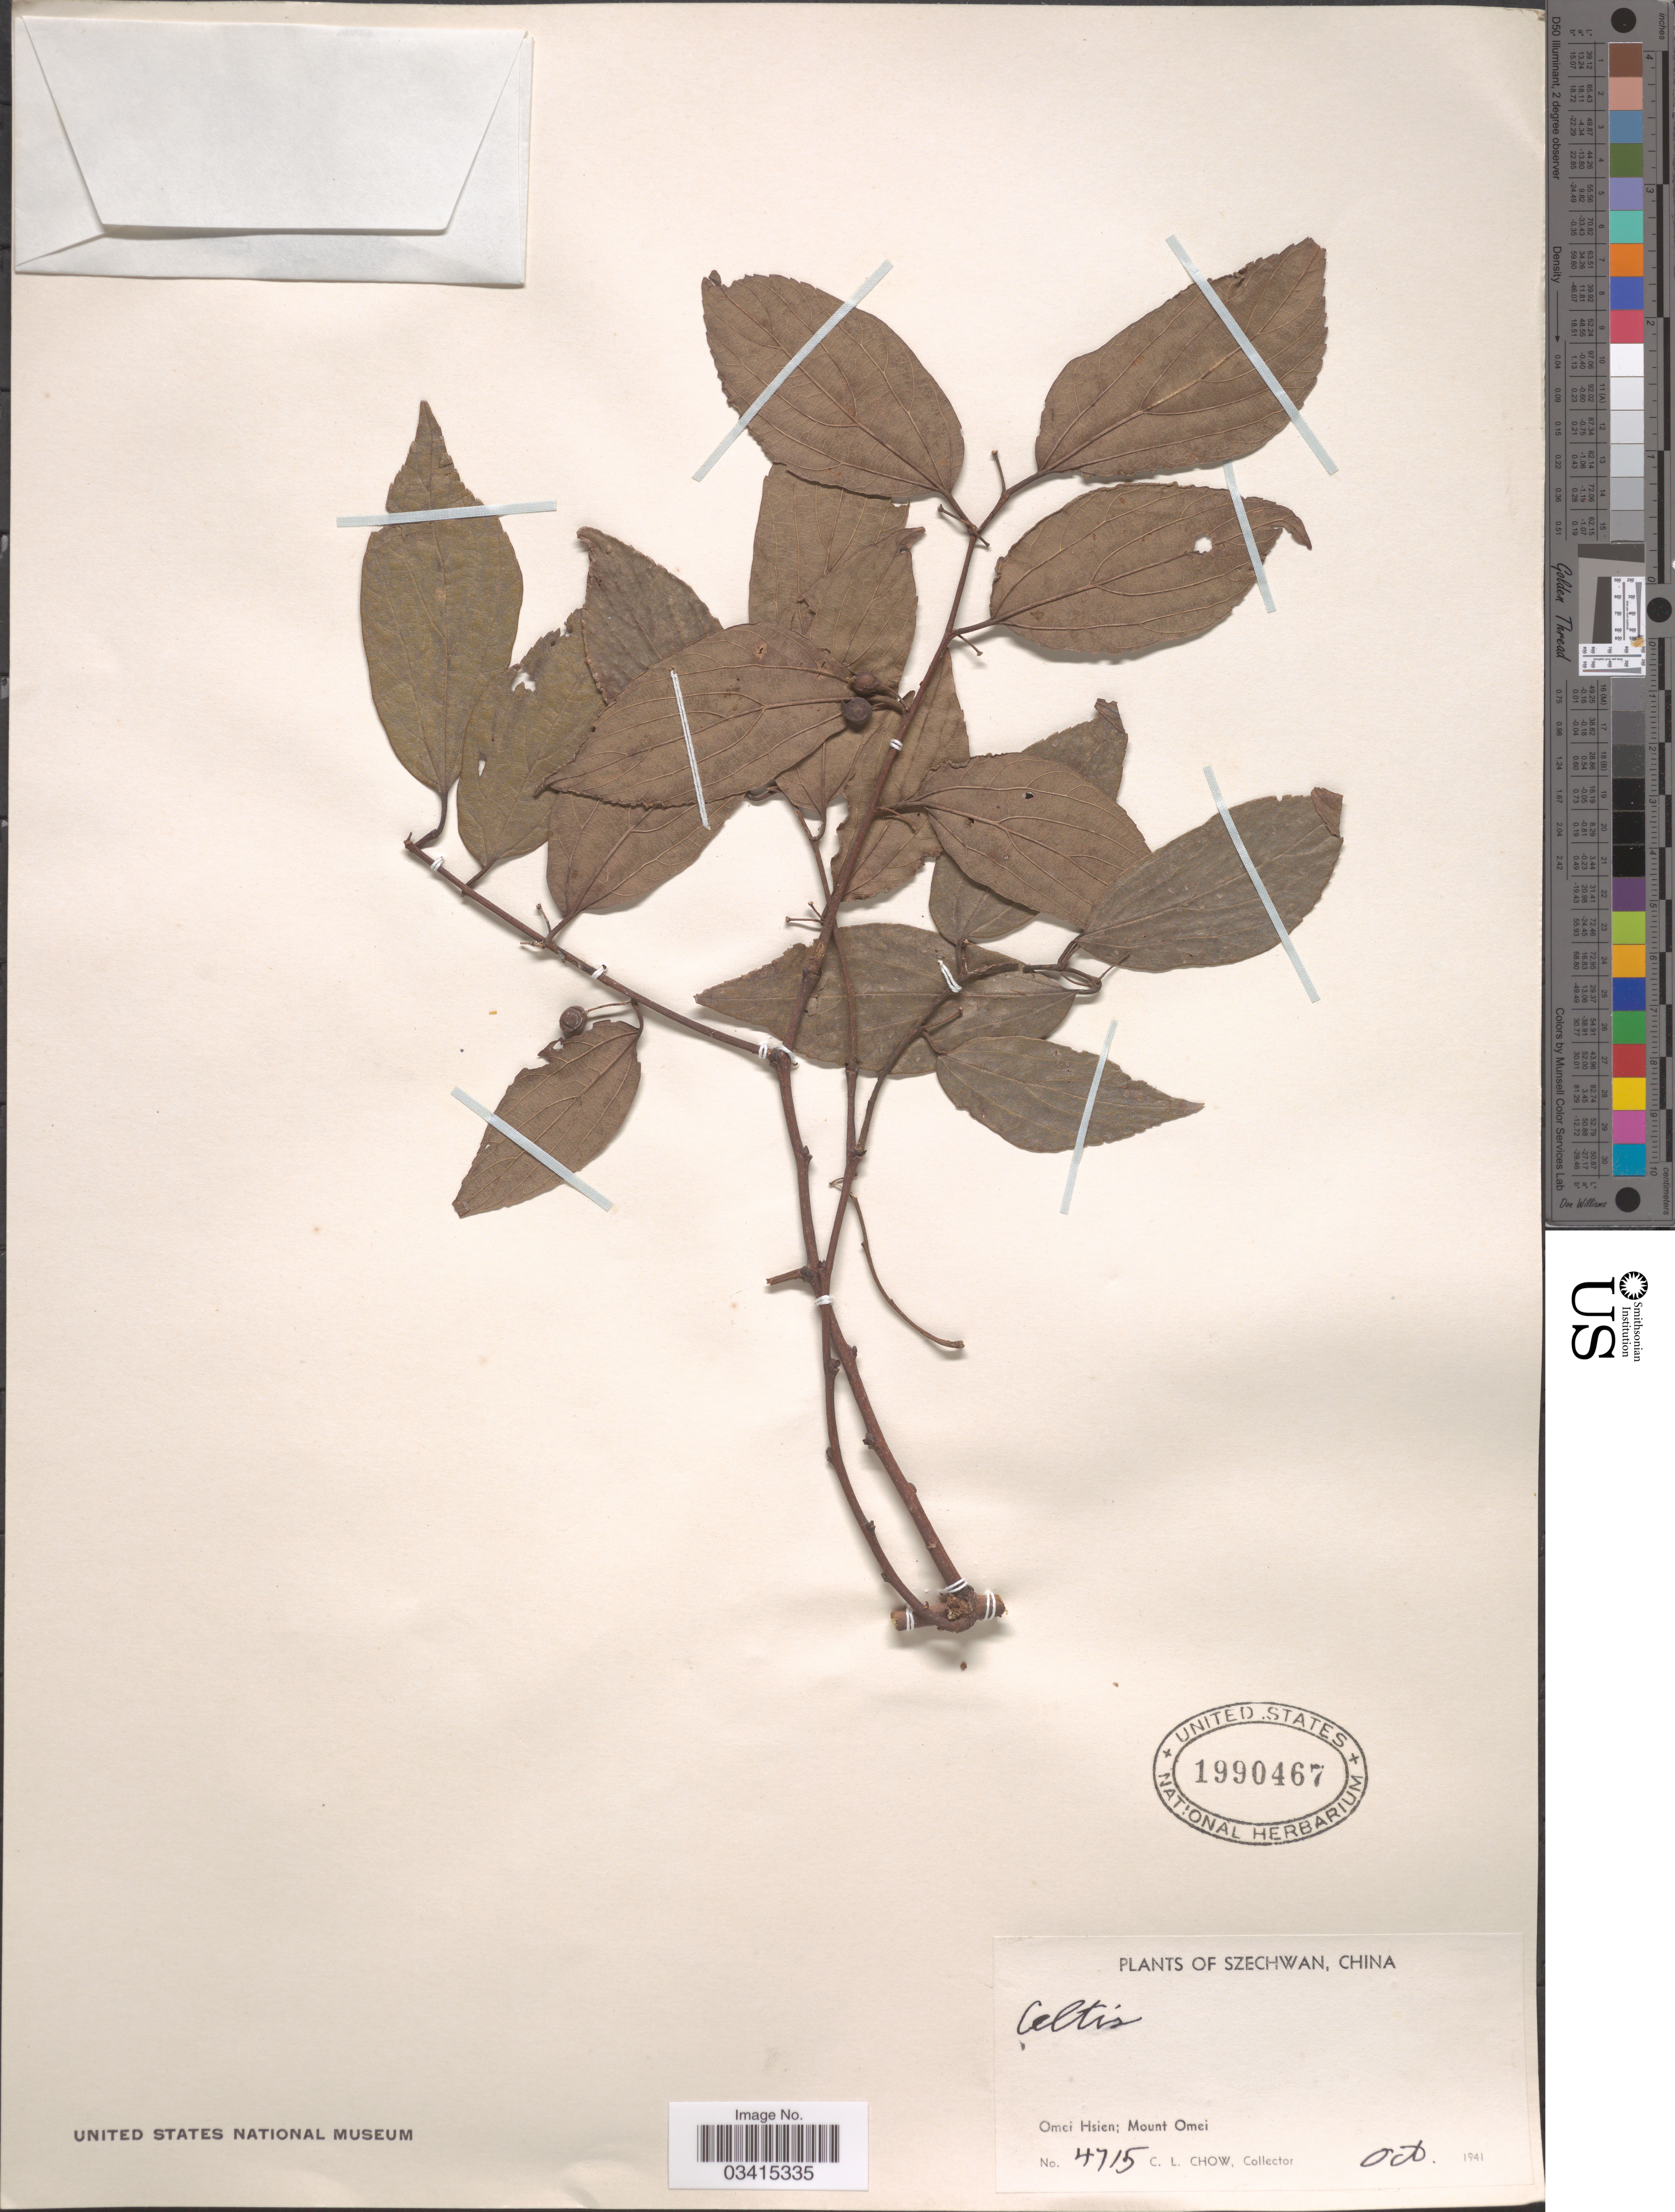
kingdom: Plantae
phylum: Tracheophyta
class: Magnoliopsida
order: Rosales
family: Cannabaceae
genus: Celtis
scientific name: Celtis sp.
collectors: C. Chow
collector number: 4715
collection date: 1941-10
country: China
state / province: Sichuan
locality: Szechwan. Omei Hsien; Mount Omei.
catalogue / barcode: US 1990467